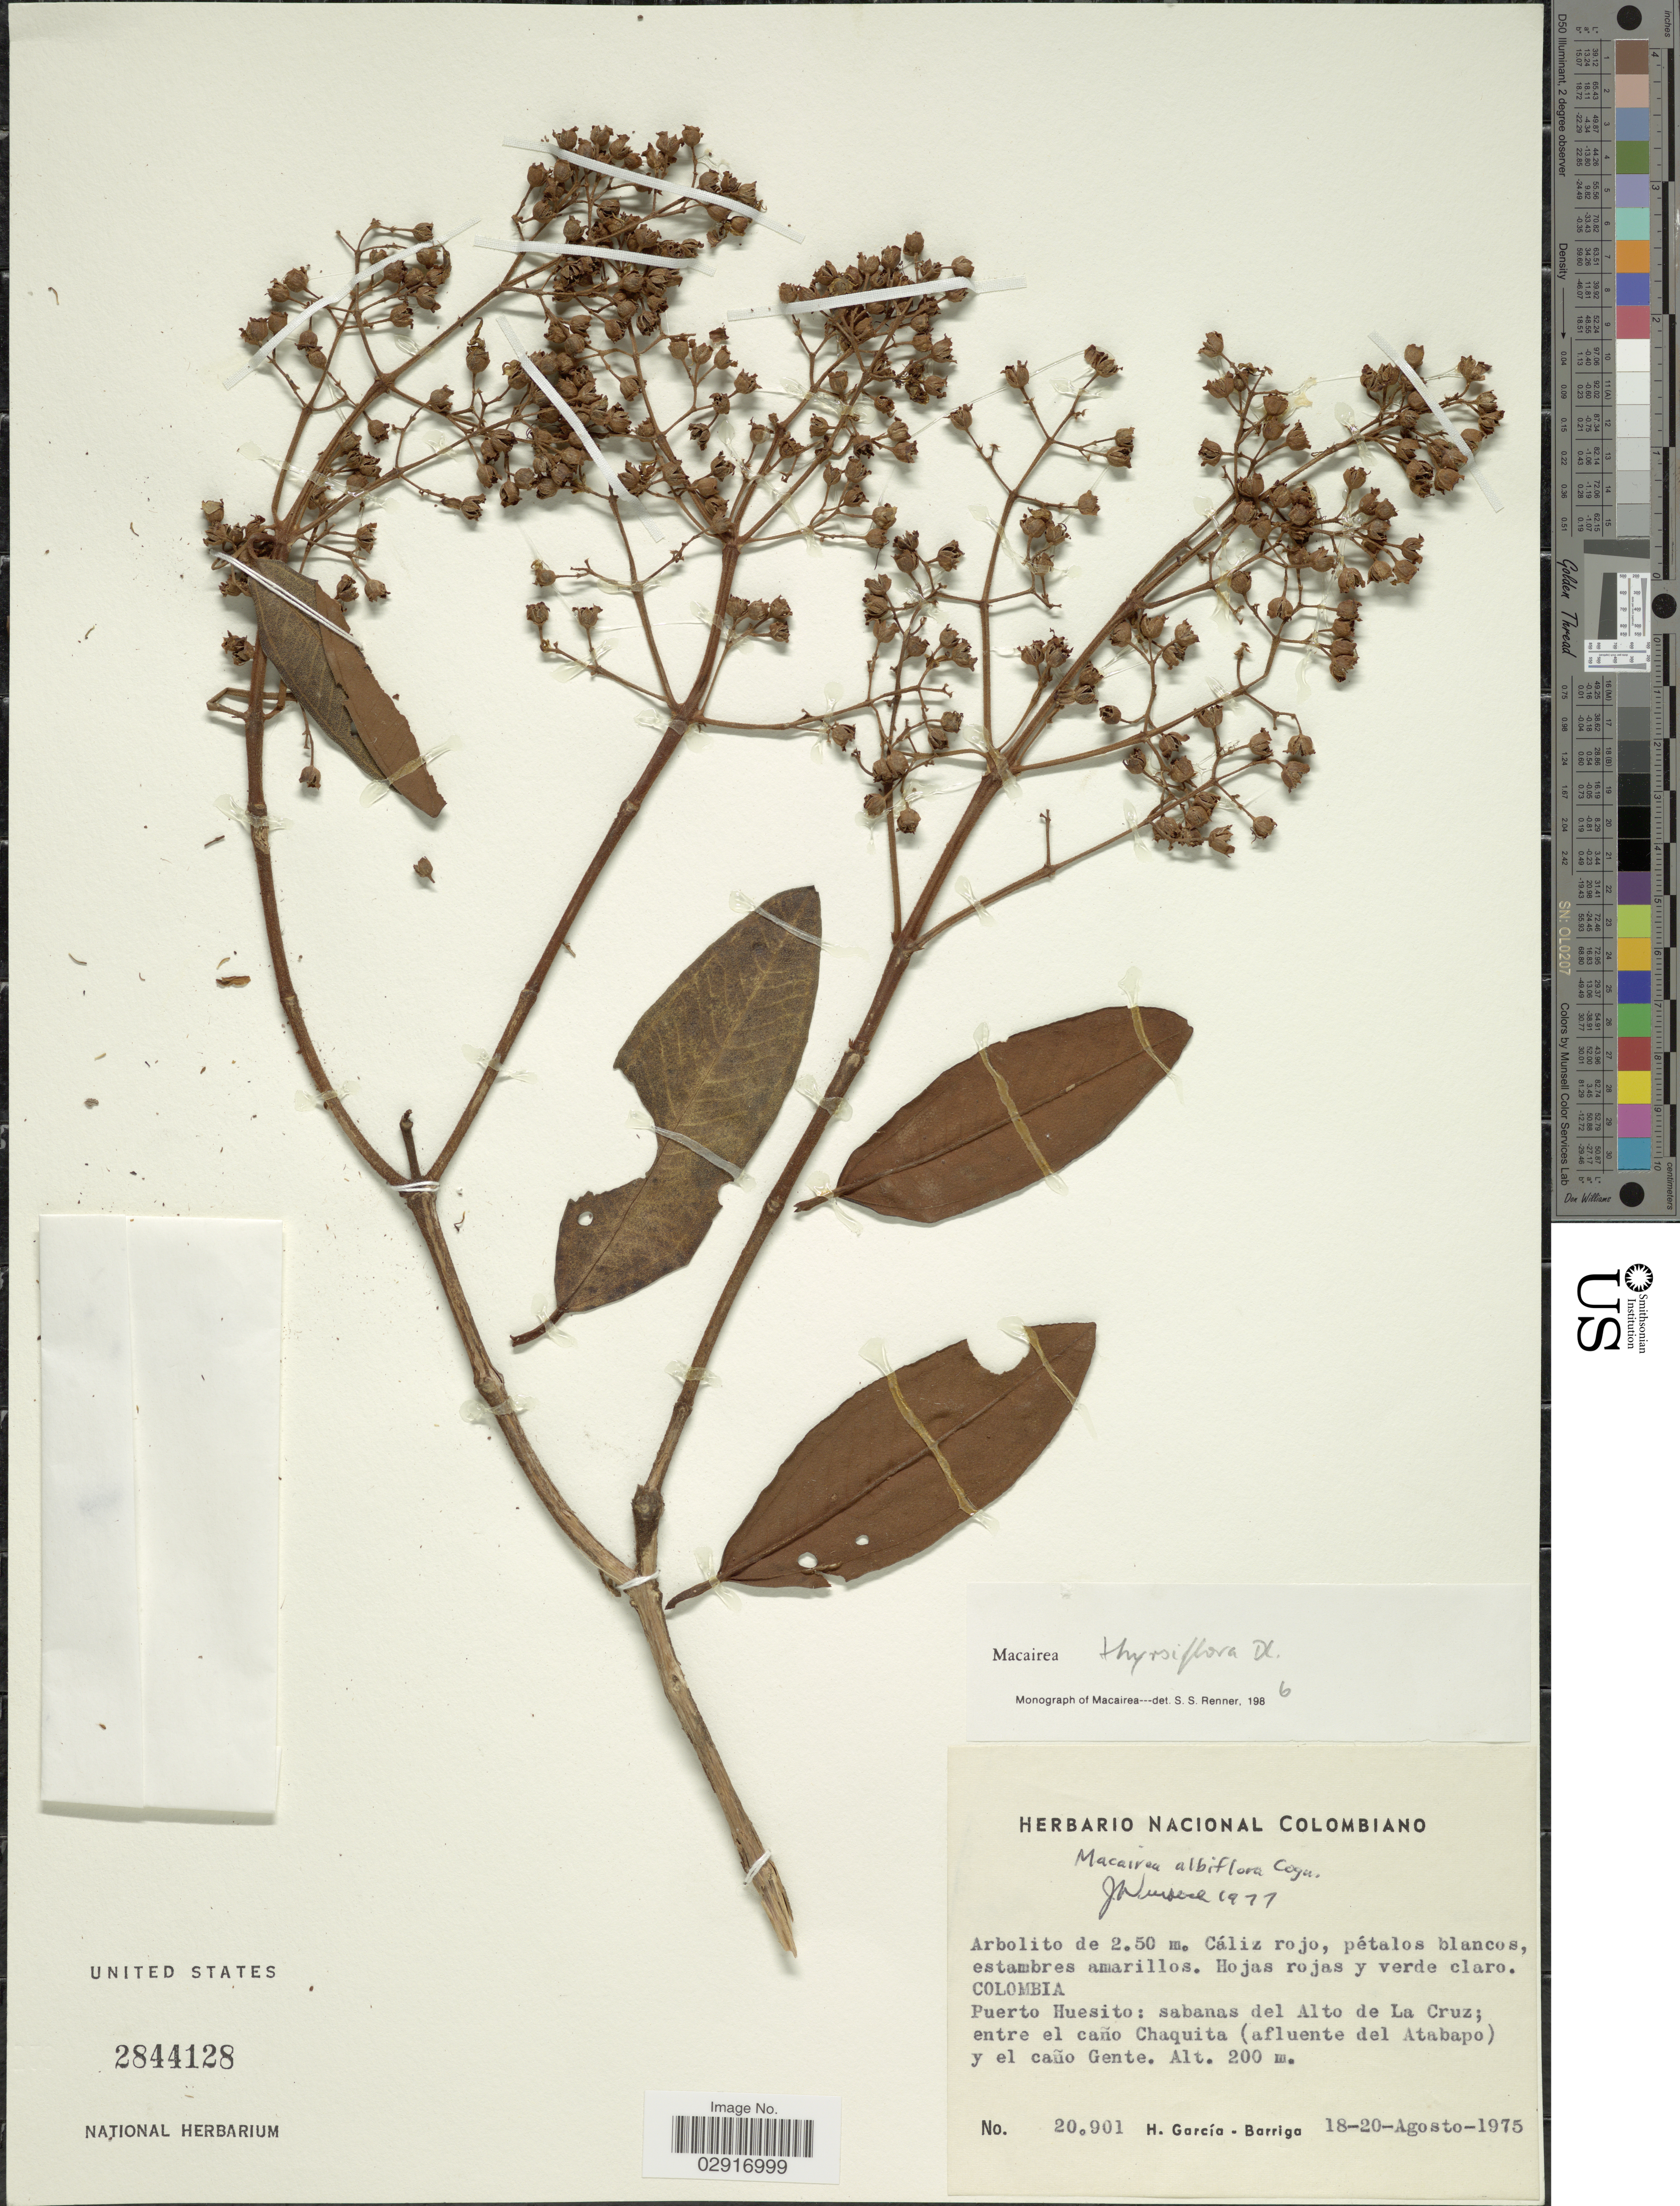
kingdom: Plantae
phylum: Tracheophyta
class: Magnoliopsida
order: Myrtales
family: Melastomataceae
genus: Macairea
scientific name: Macairea thyrsiflora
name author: DC.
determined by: Nunes da Silva, Diego, (RB), Jardim Botanico do Rio de Janeiro - Herbario (BRAZIL)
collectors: H. García Barriga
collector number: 20901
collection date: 1975-08-18/1975-08-20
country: Colombia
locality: Puerto Huesito: sabanas del Alto de La Cruz; entre el caño Chaquita (afluente del Atabapo) y el caño Gente.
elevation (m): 200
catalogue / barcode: US 2844128